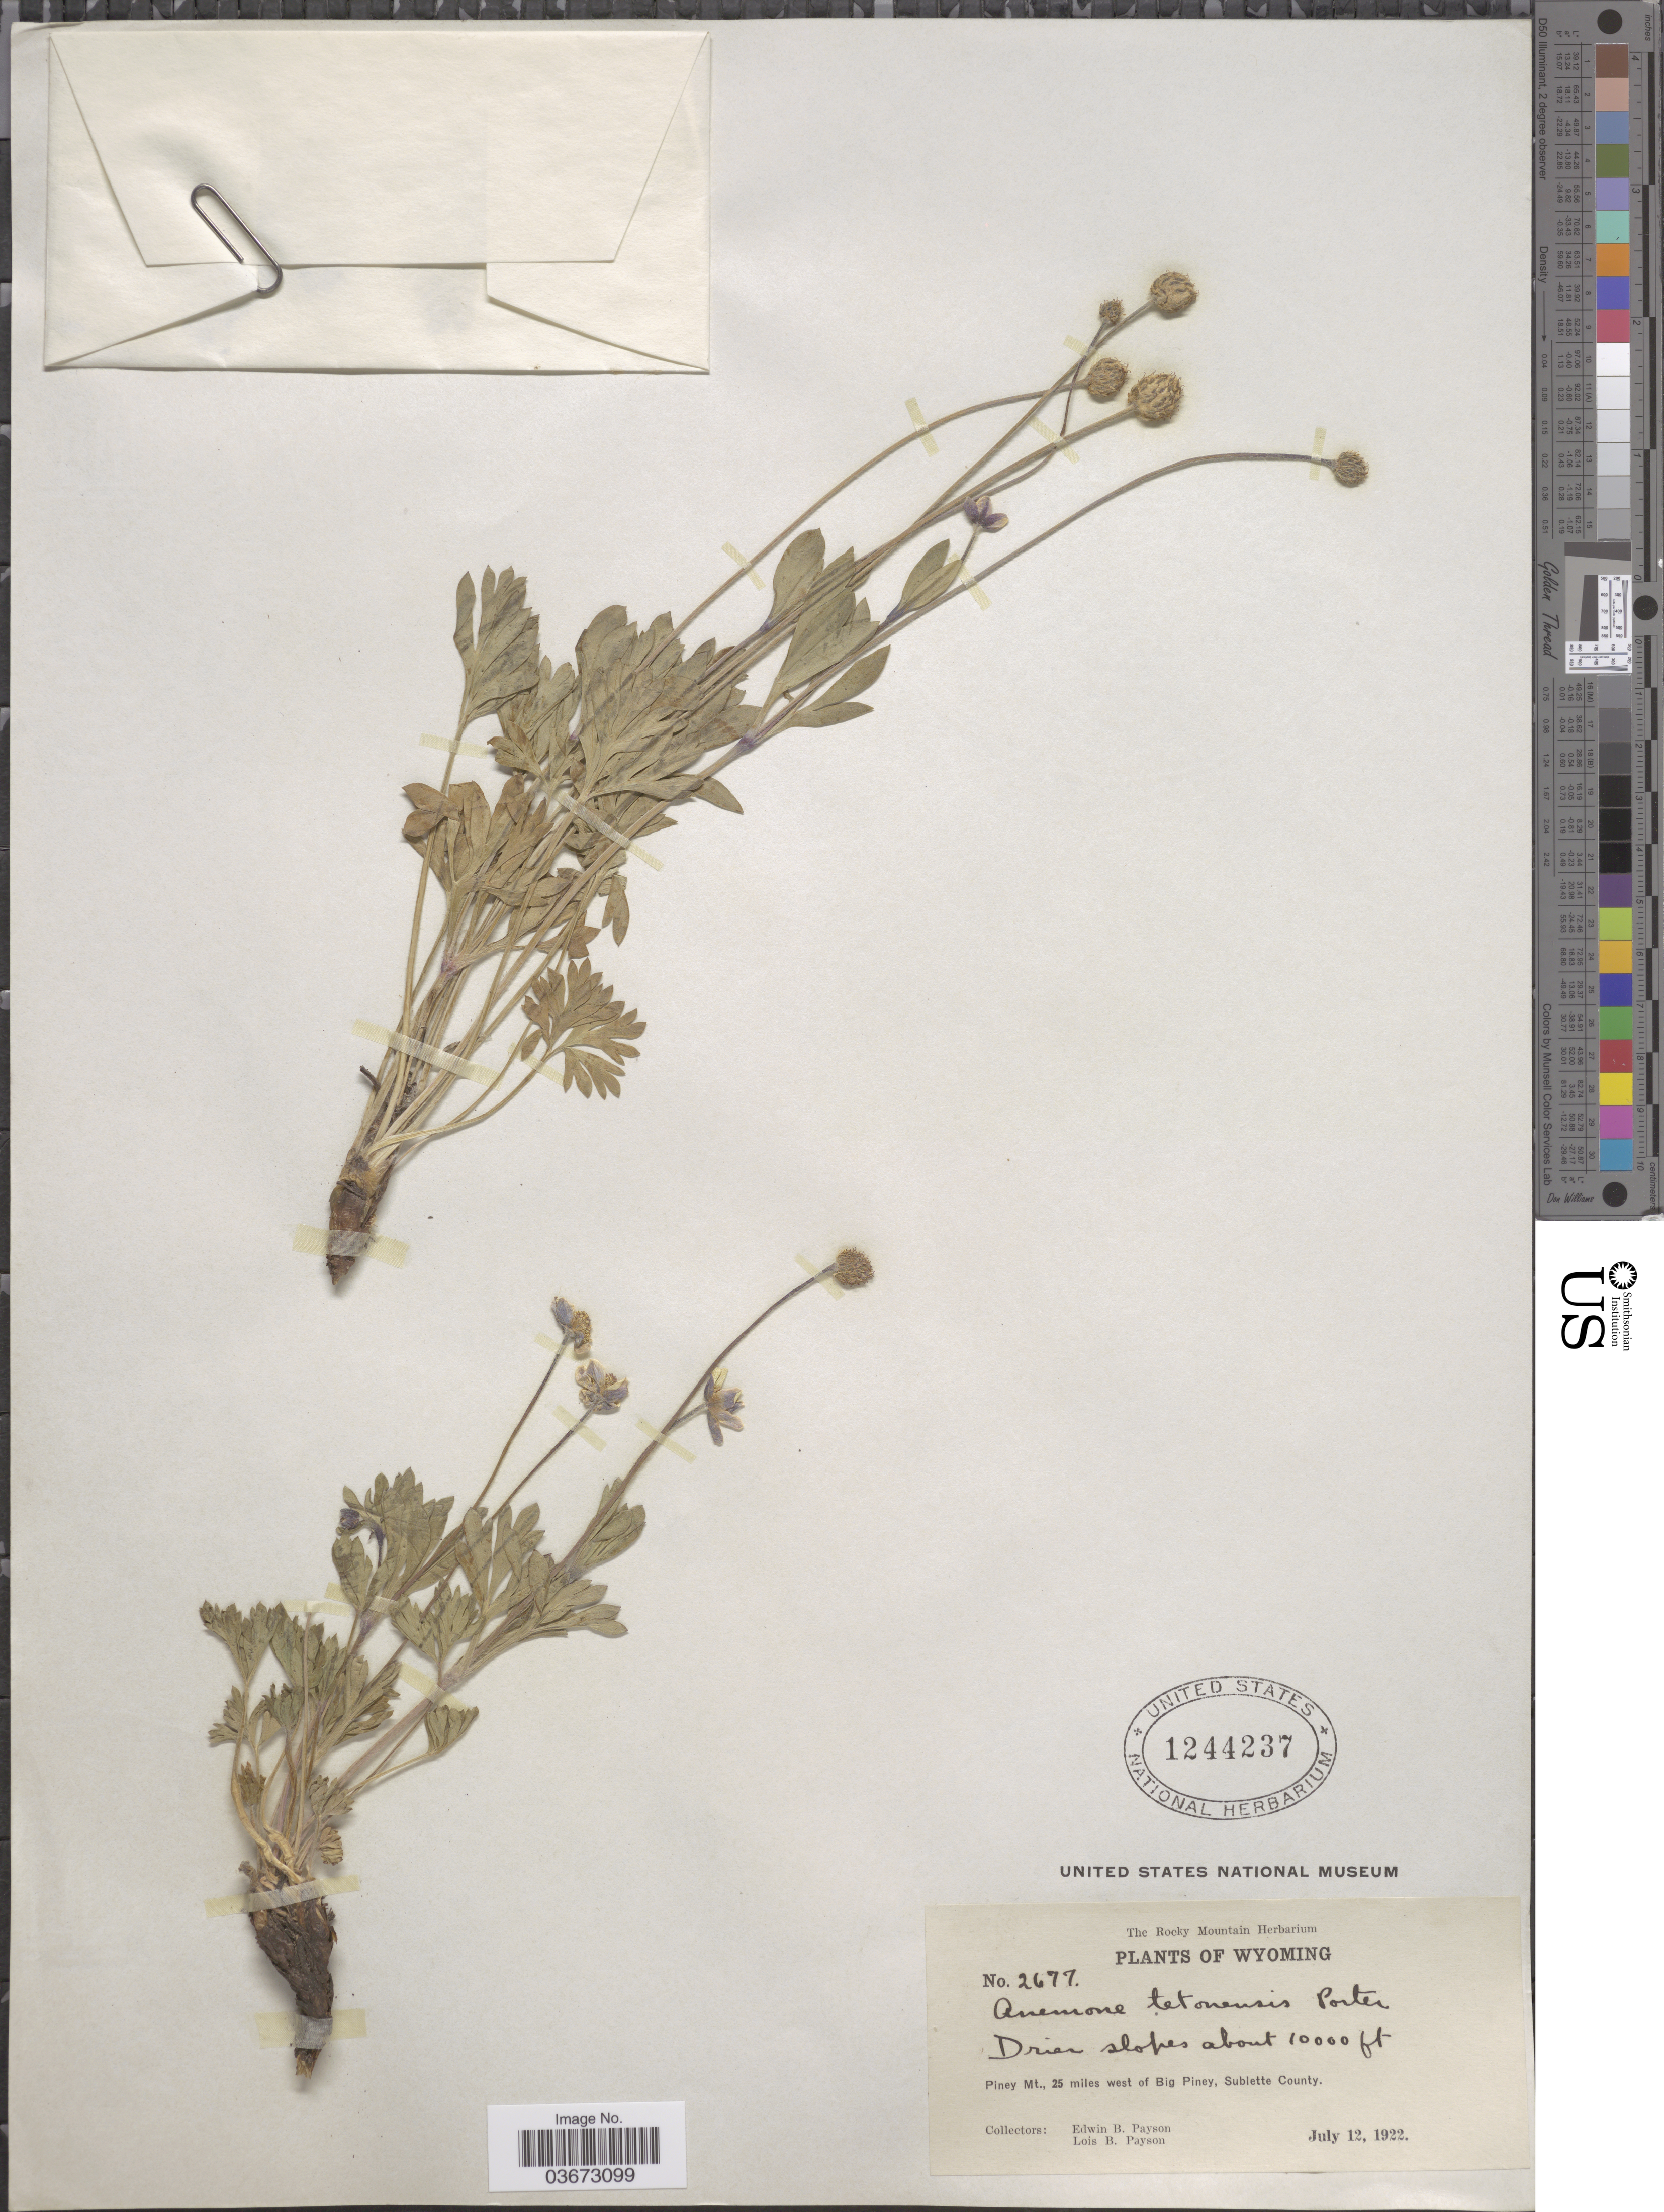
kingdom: Plantae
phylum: Tracheophyta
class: Magnoliopsida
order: Ranunculales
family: Ranunculaceae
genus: Anemone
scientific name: Anemone tetonensis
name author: Porter ex Britton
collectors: E. B. Payson & L. Payson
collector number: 2677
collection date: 1922-07-12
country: United States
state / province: Wyoming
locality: Piney Mt., 25 miles west of Big Piney, Sublette County.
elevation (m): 3048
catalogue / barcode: US 1244237